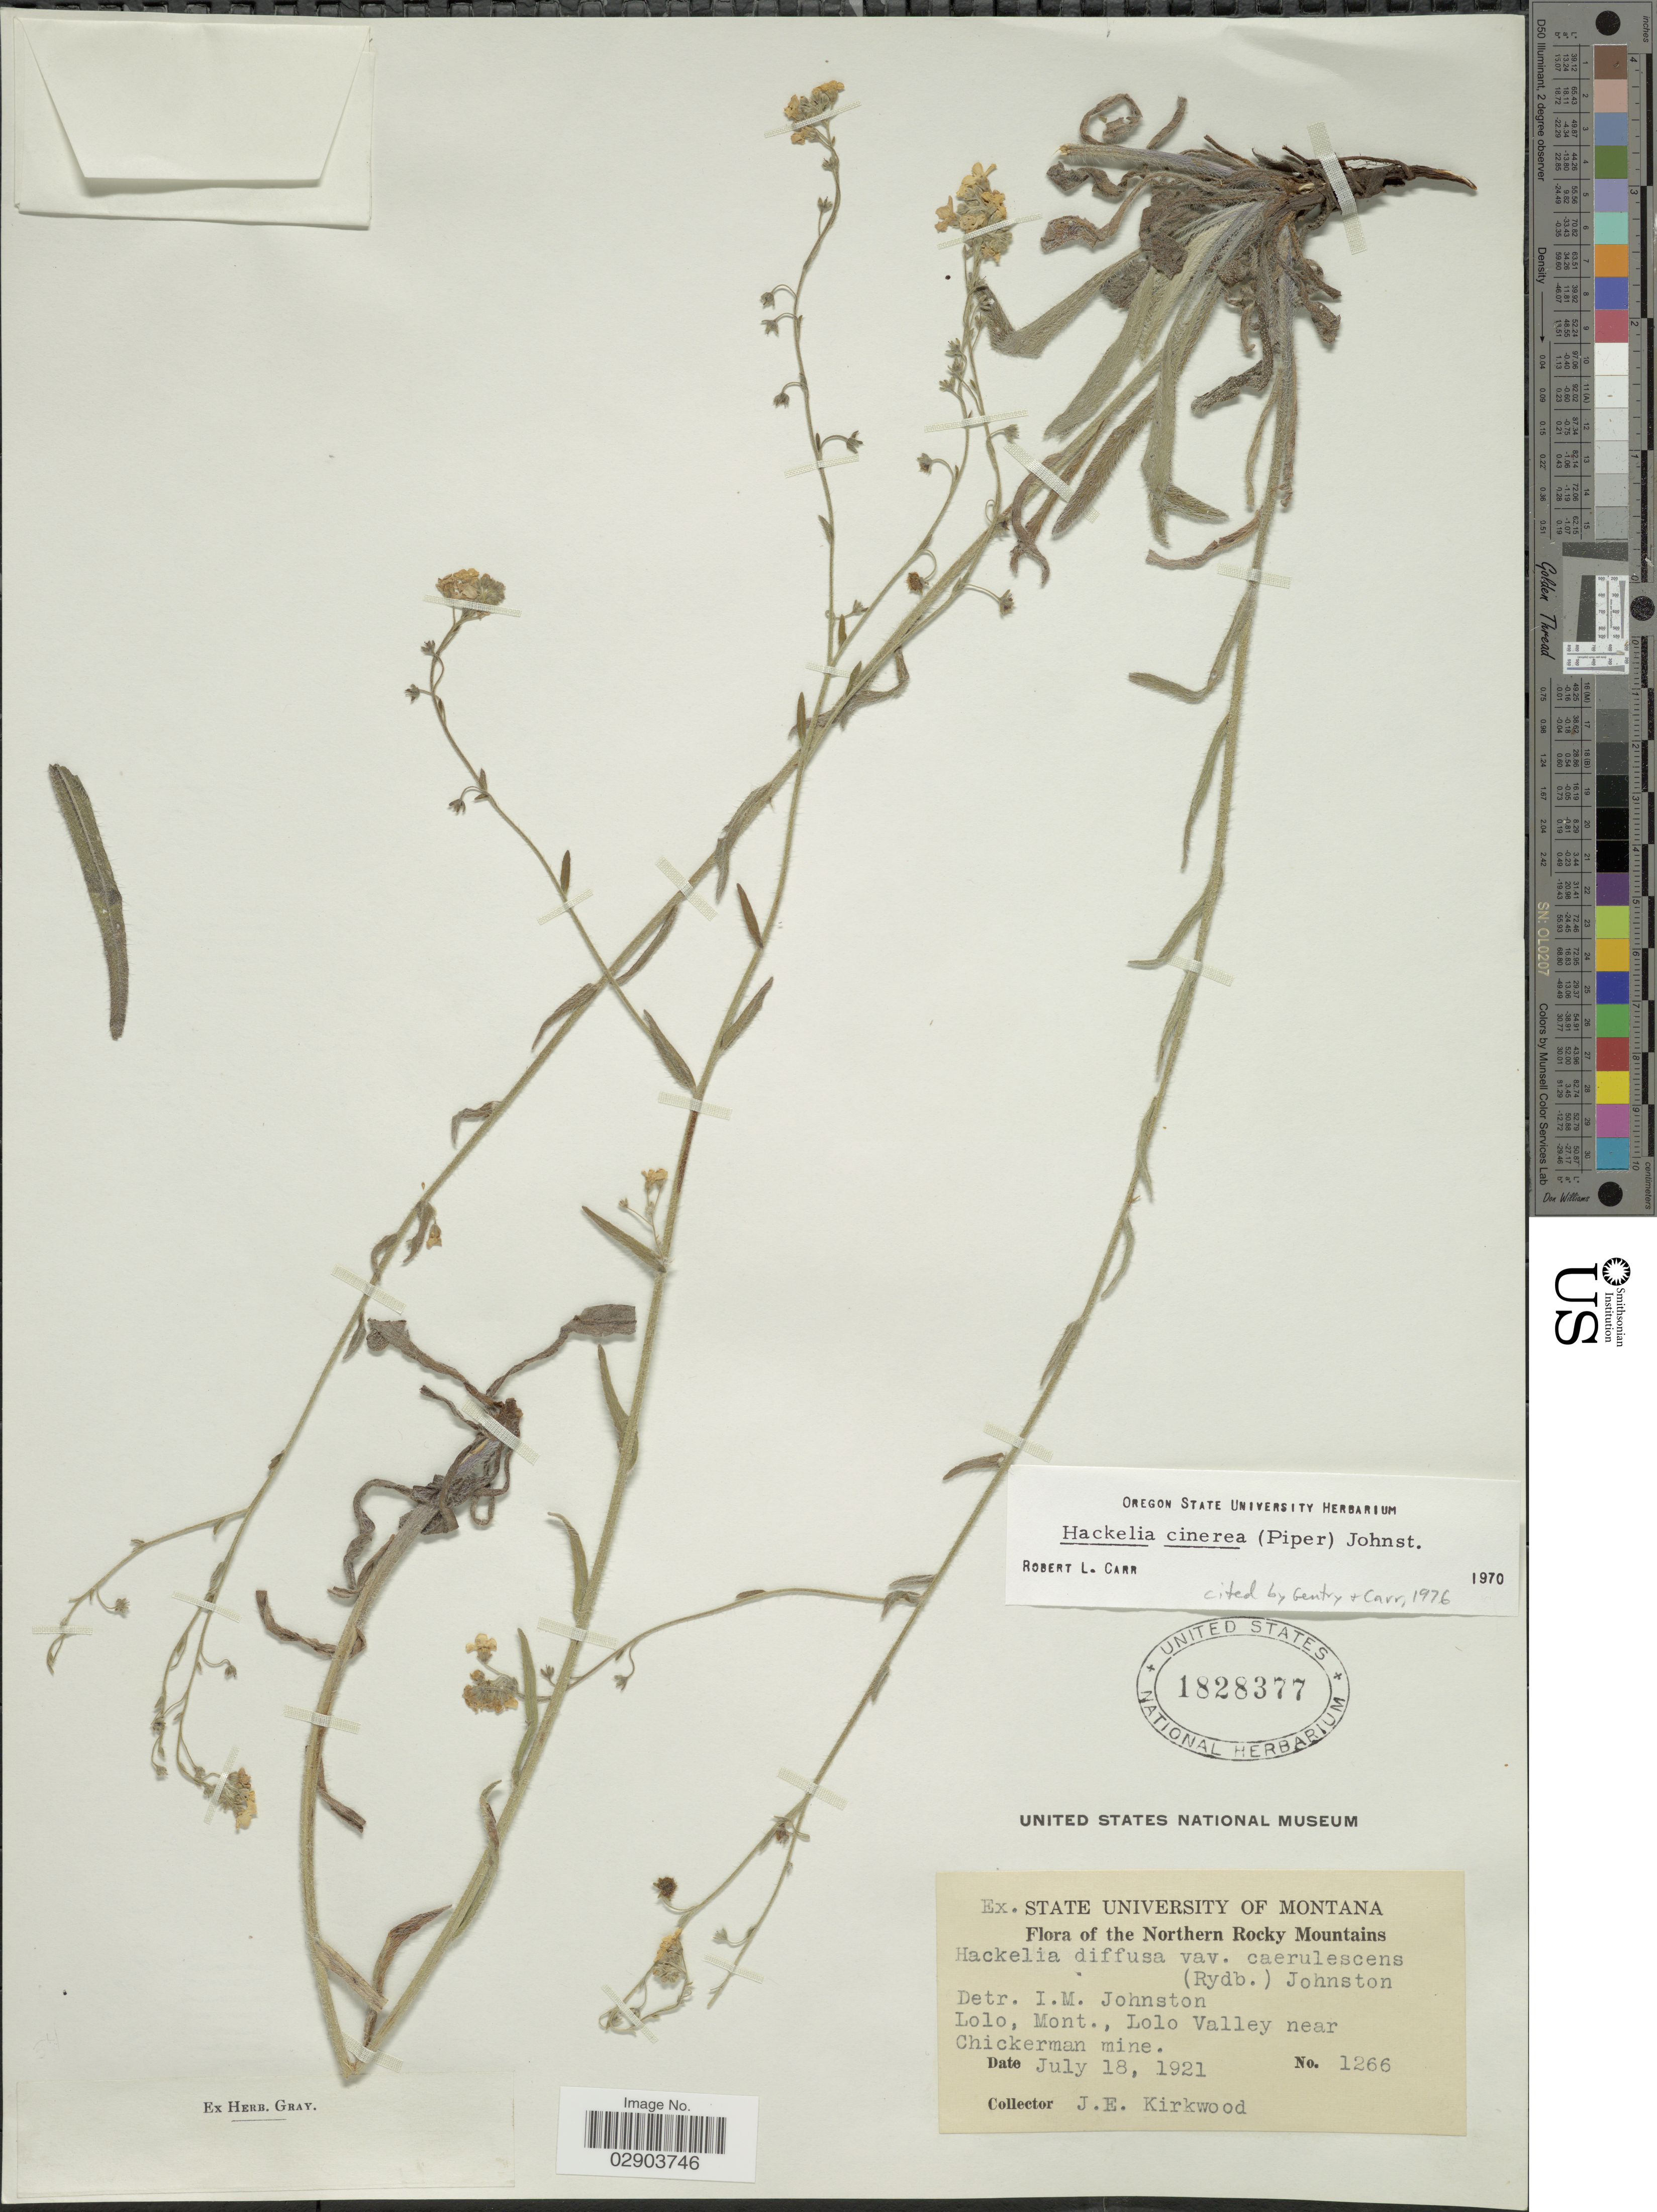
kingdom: Plantae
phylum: Tracheophyta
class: Magnoliopsida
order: Boraginales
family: Boraginaceae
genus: Hackelia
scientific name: Hackelia cinerea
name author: (Piper) I.M. Johnst.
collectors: J. Kirkwood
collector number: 1266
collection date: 1921-07-18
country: United States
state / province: Montana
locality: Northern Rocky Mountains, Lolo, Mont, Lolo Valley near Chickerman mine.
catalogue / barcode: US 1828377